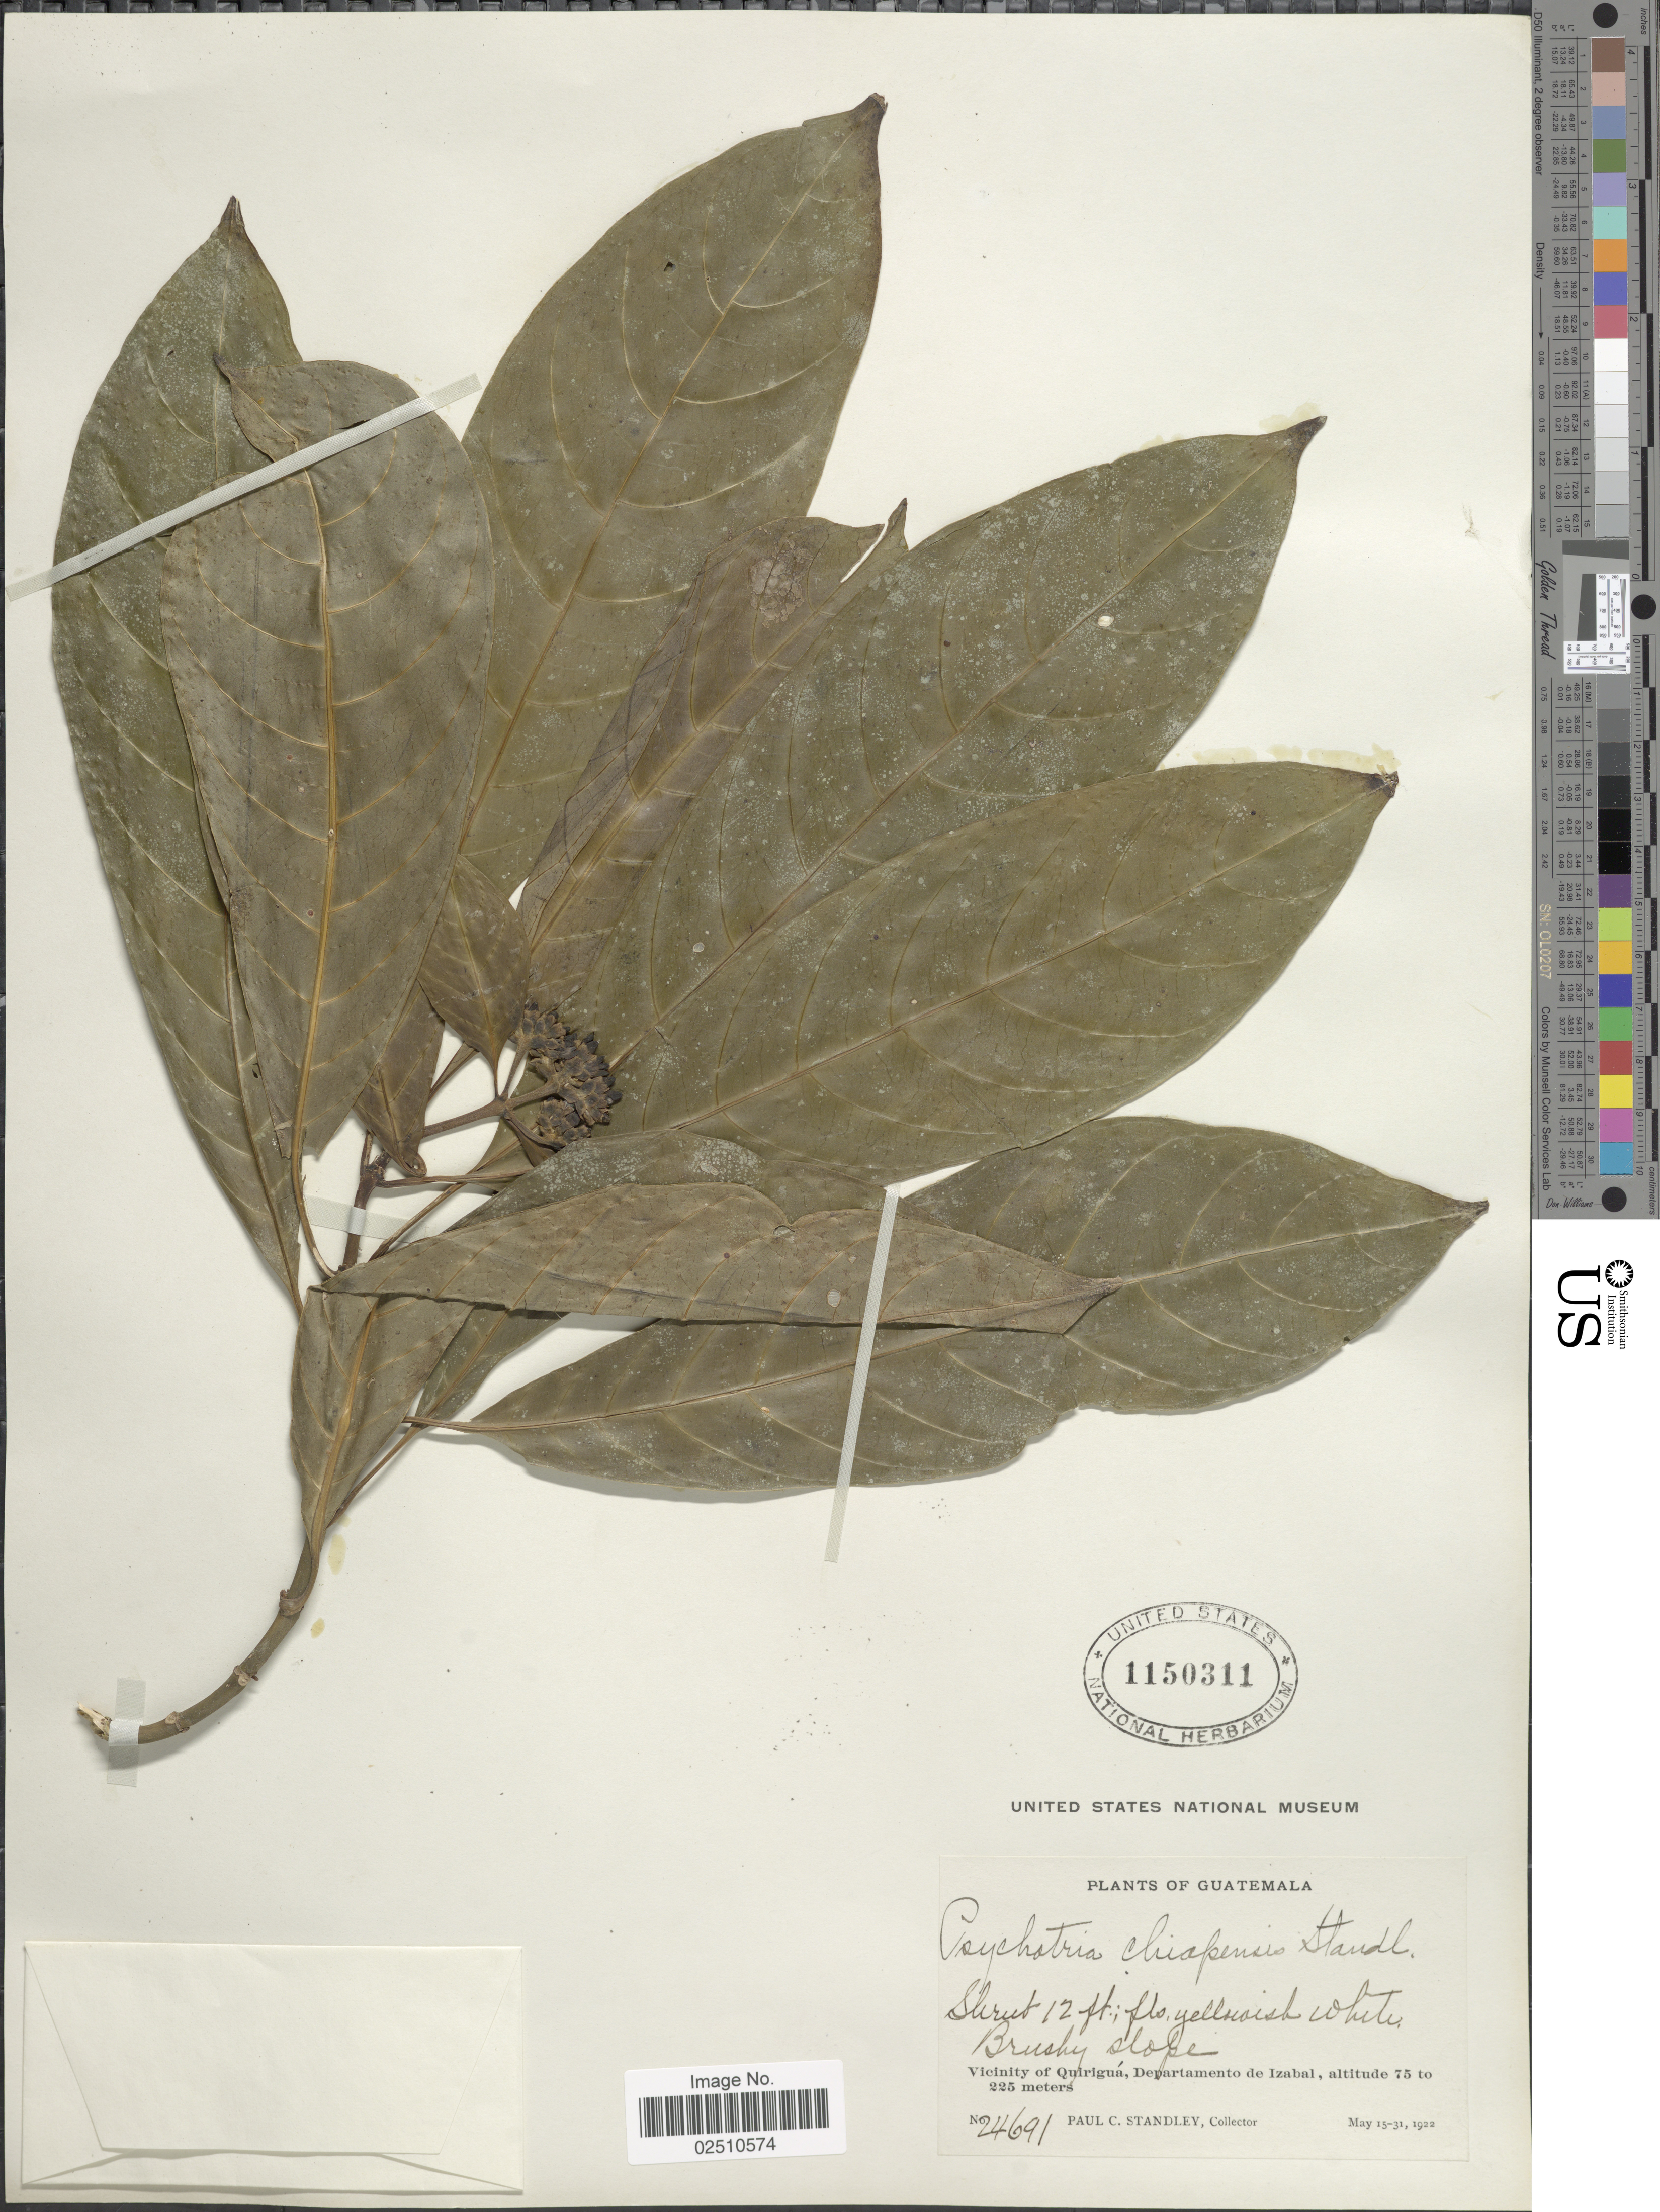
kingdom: Plantae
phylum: Tracheophyta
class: Magnoliopsida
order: Gentianales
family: Rubiaceae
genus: Psychotria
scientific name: Psychotria chiapensis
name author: Standl.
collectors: P. C. Standley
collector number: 24691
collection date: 1922-05-15/1922-05-31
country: Guatemala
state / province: Izabal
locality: Vicinity of Quirigua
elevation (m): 75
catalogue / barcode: US 1150311